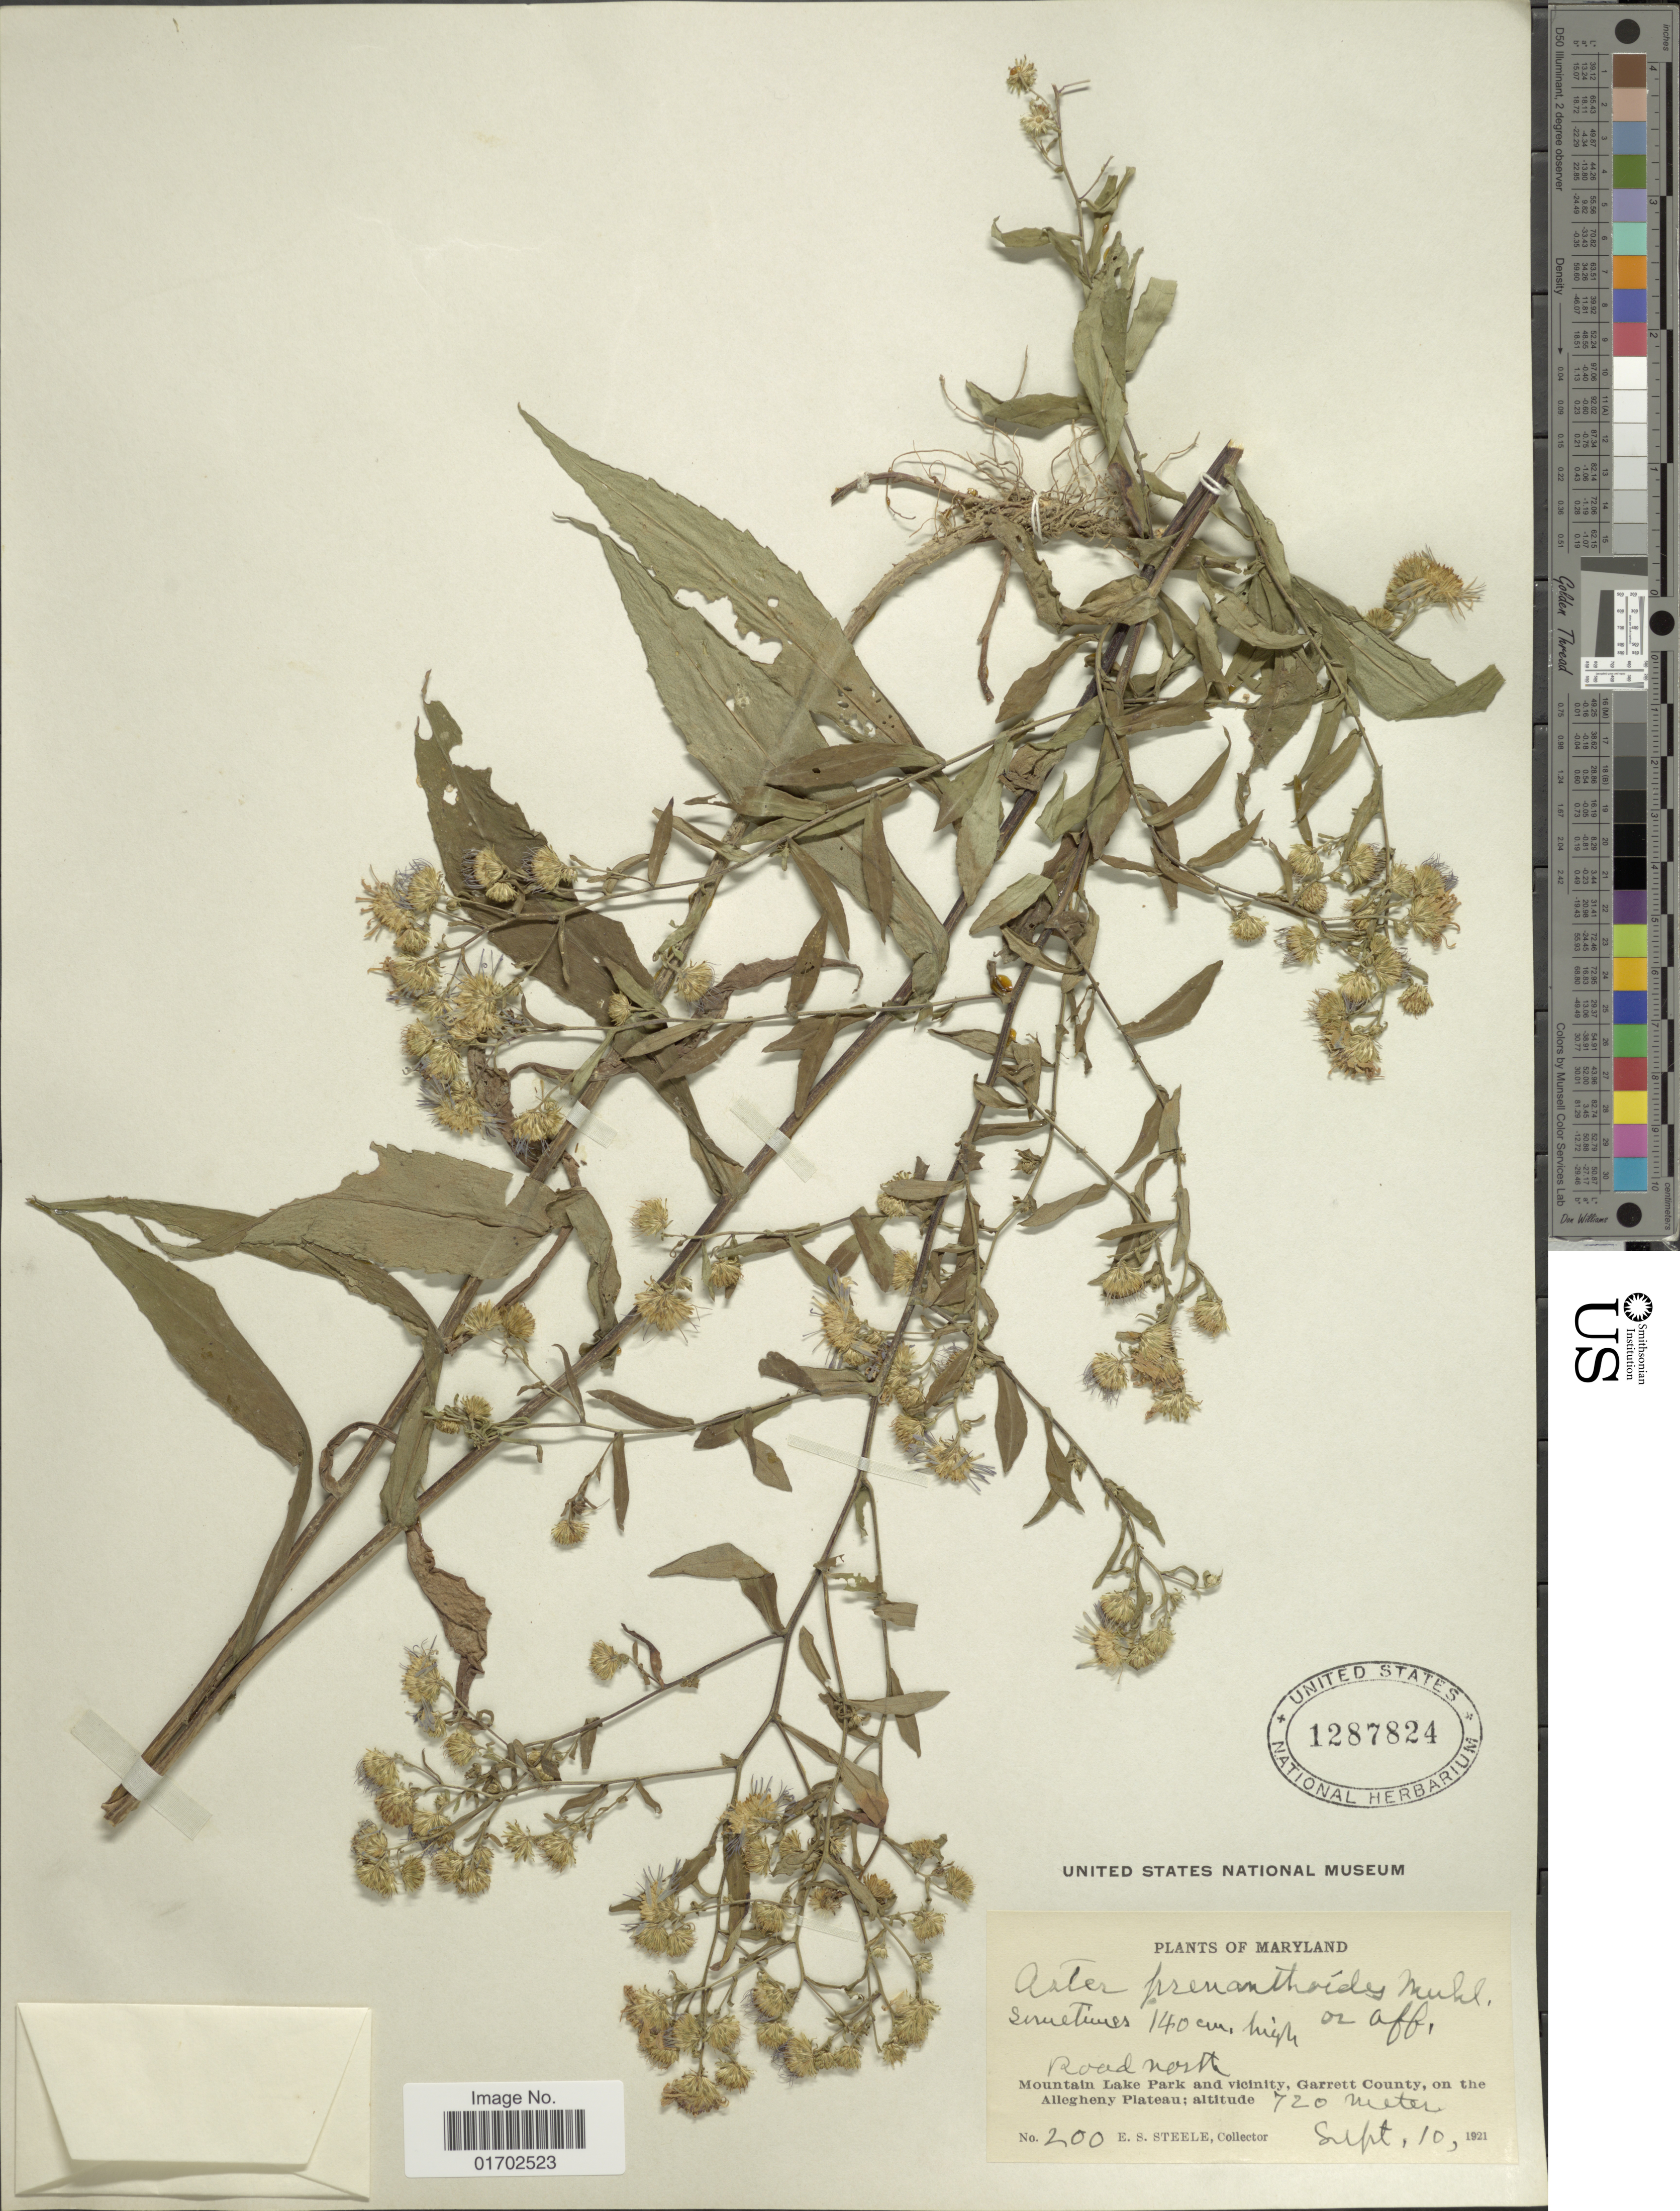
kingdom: Plantae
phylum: Tracheophyta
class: Magnoliopsida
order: Asterales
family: Asteraceae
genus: Symphyotrichum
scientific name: Symphyotrichum prenanthoides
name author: (Muhl. ex Willd.) G.L. Nesom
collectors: E. Steele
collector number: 200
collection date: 1921-09-10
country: United States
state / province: Maryland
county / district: Garrett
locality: Maryland. Road north. Mountain Laka Park and vicinity, Garrett County, on the Allegheny Plateau.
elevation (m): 720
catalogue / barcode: US 1287824